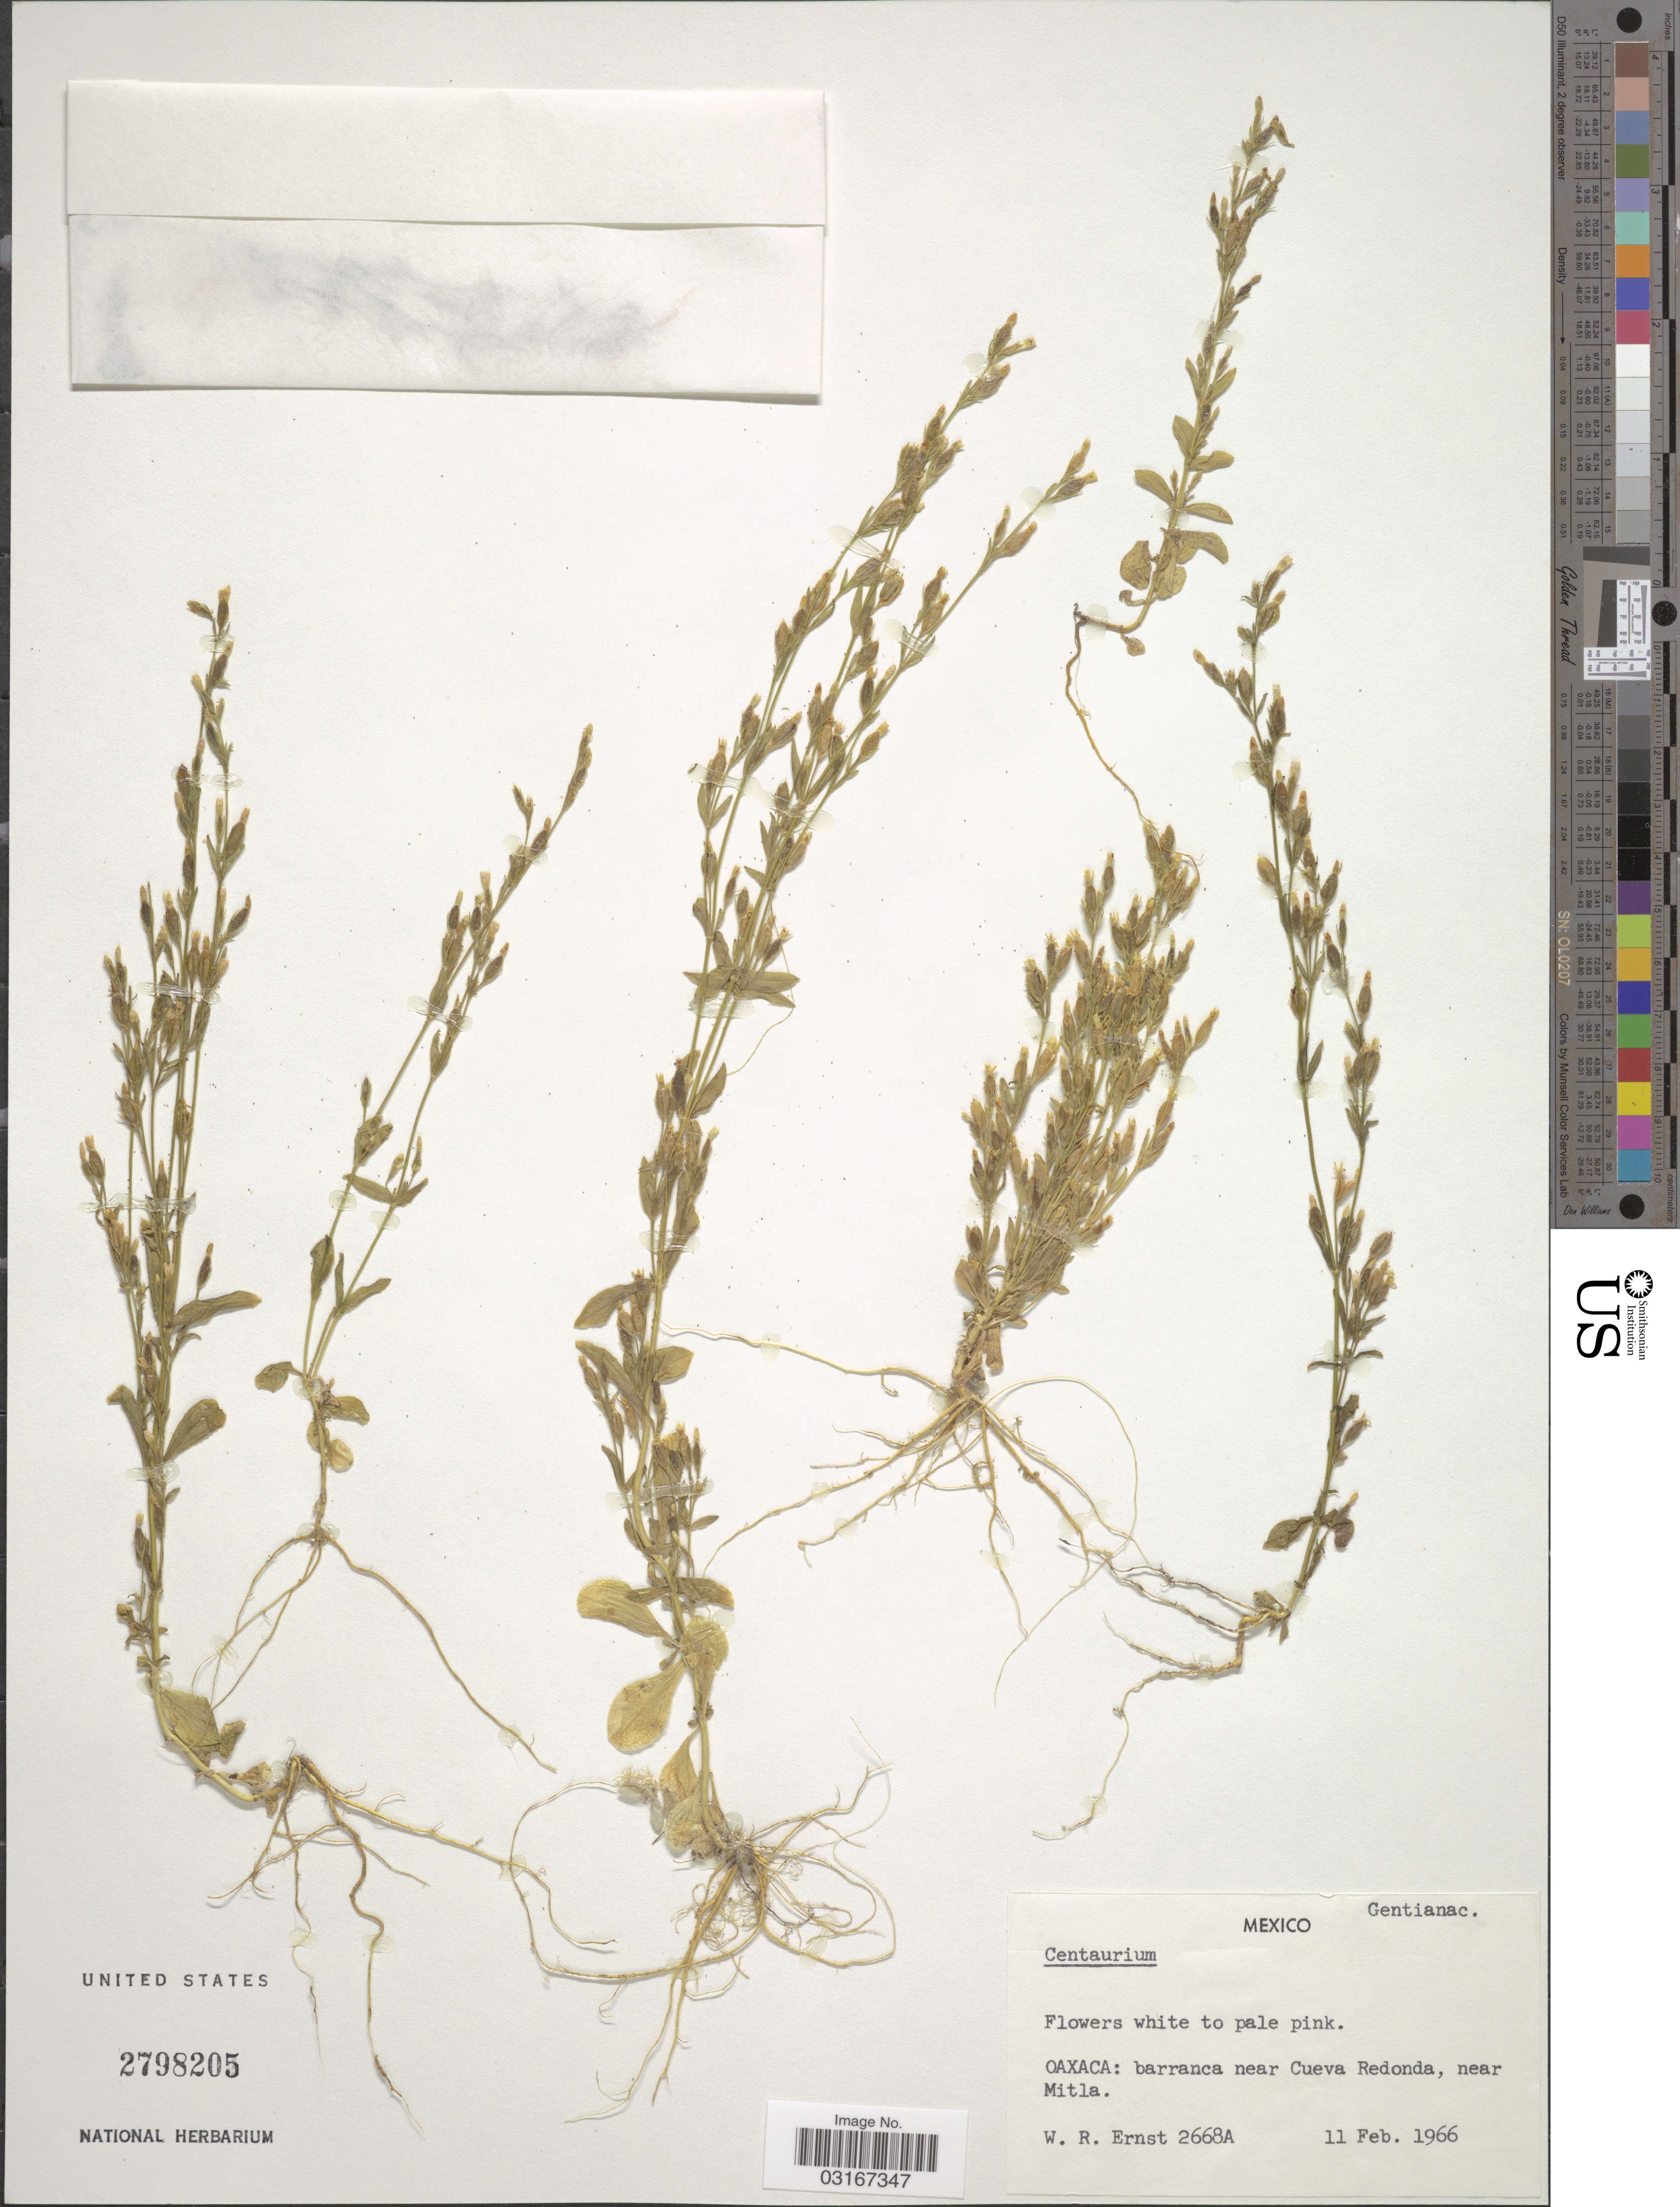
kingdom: Plantae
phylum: Tracheophyta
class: Magnoliopsida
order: Gentianales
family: Gentianaceae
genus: Centaurium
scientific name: Centaurium sp.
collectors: W. R. Ernst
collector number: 2668A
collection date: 1966-02-11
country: Mexico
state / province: Oaxaca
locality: Barranca near Cueva Redonda, near Mitla.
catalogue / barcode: US 2798205